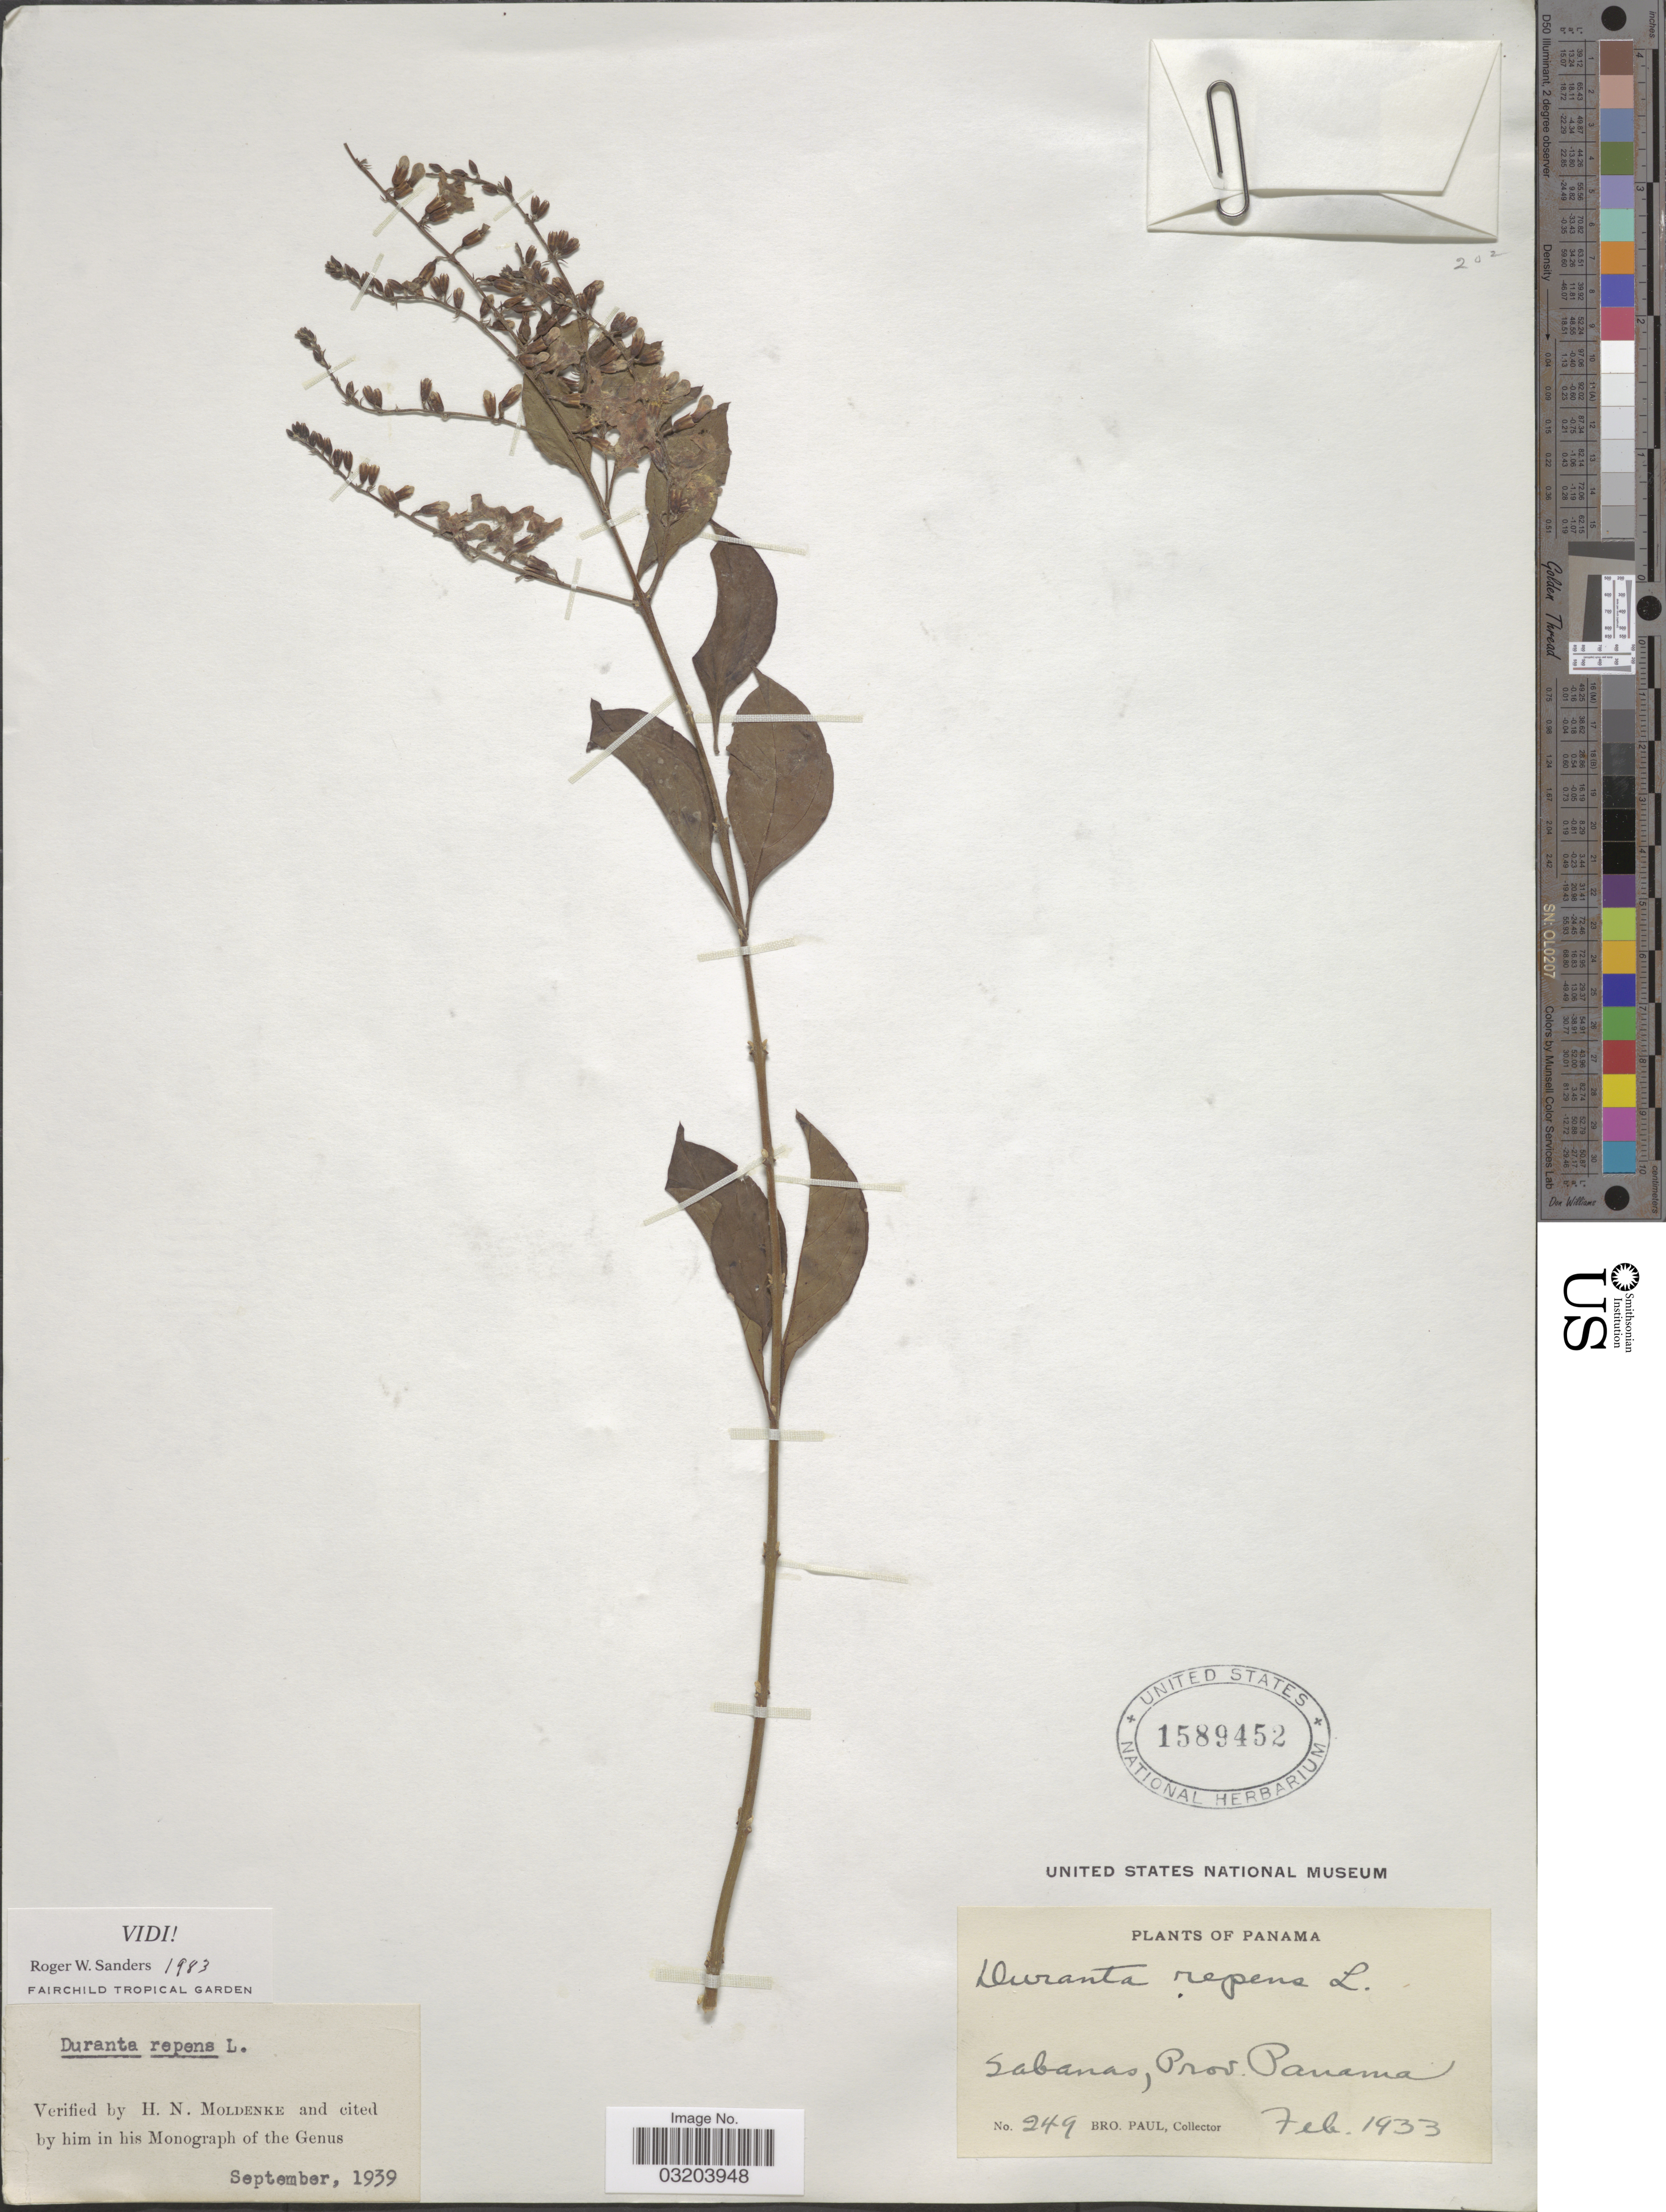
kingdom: Plantae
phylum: Tracheophyta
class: Magnoliopsida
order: Lamiales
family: Verbenaceae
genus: Duranta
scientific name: Duranta erecta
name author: L.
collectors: B. Paul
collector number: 249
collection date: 1933-02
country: Panama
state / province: Panamá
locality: Sabanas.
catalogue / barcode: US 1589452